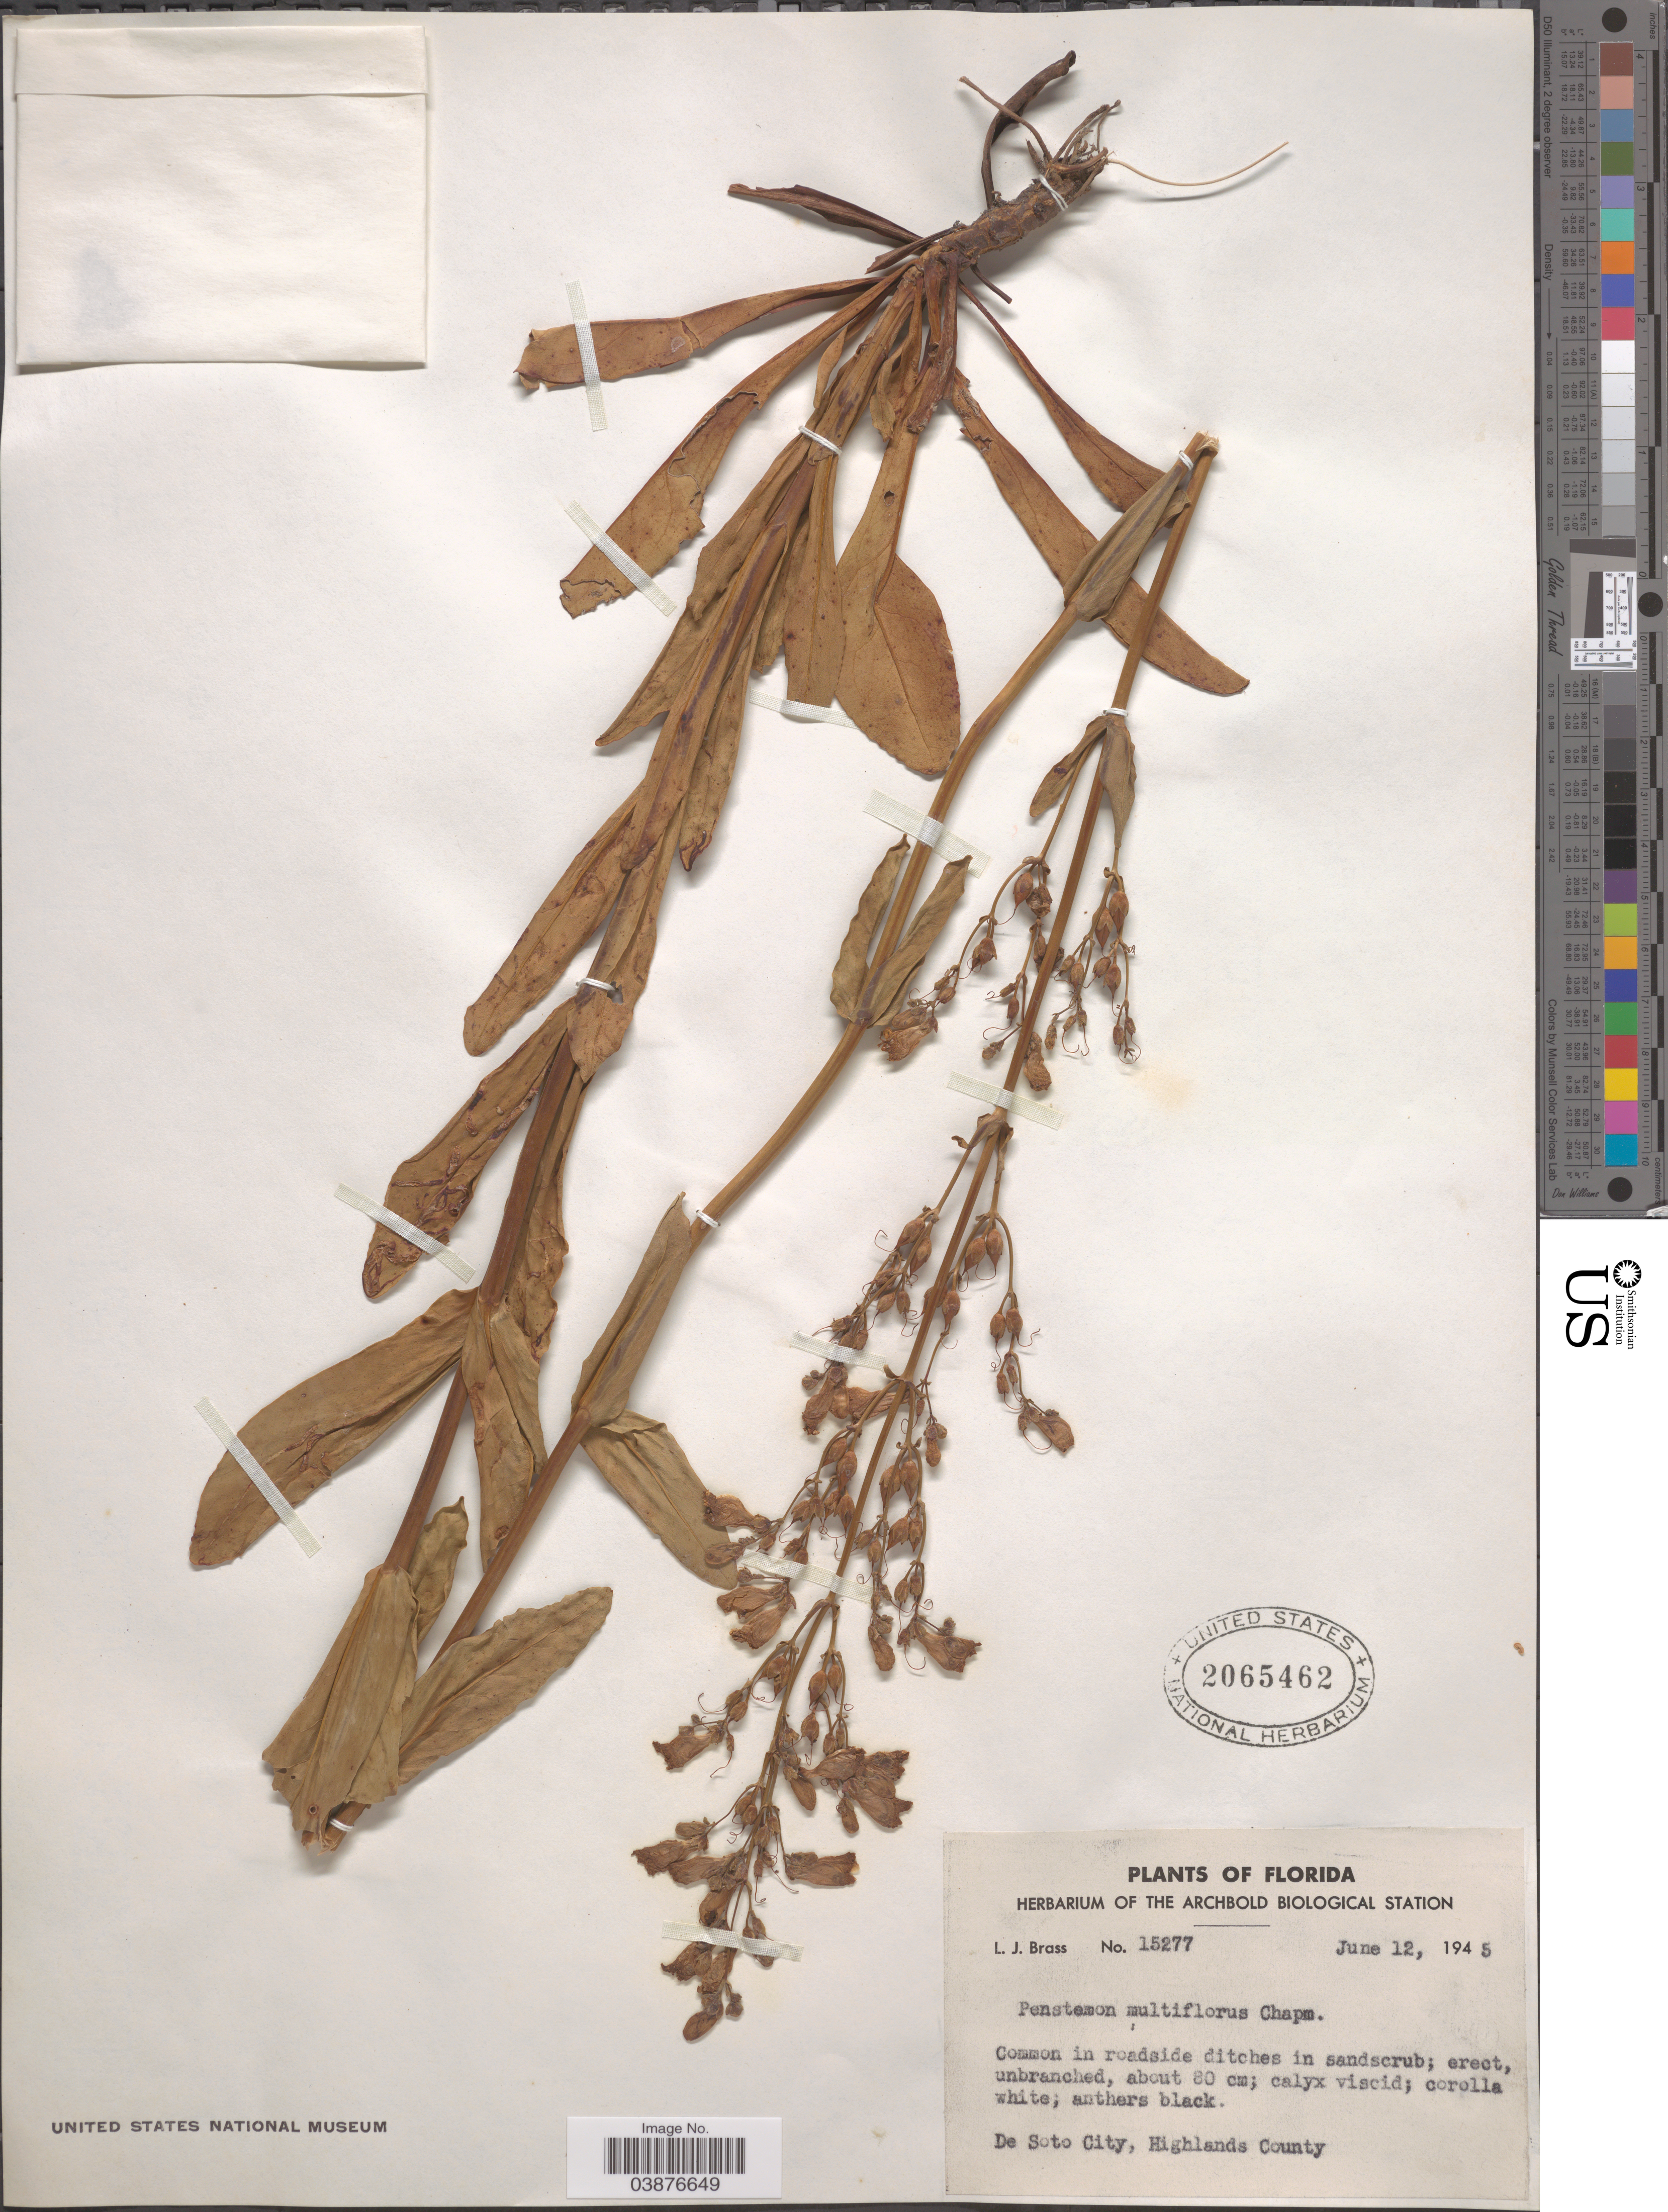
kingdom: Plantae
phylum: Tracheophyta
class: Magnoliopsida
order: Lamiales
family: Plantaginaceae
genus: Penstemon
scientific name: Penstemon multiflorus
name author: (Benth.) Chapm. ex Small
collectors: L. J. Brass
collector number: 15277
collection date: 1945-06-12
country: United States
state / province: Florida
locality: De Soto City, Highlands County.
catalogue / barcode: US 2065462